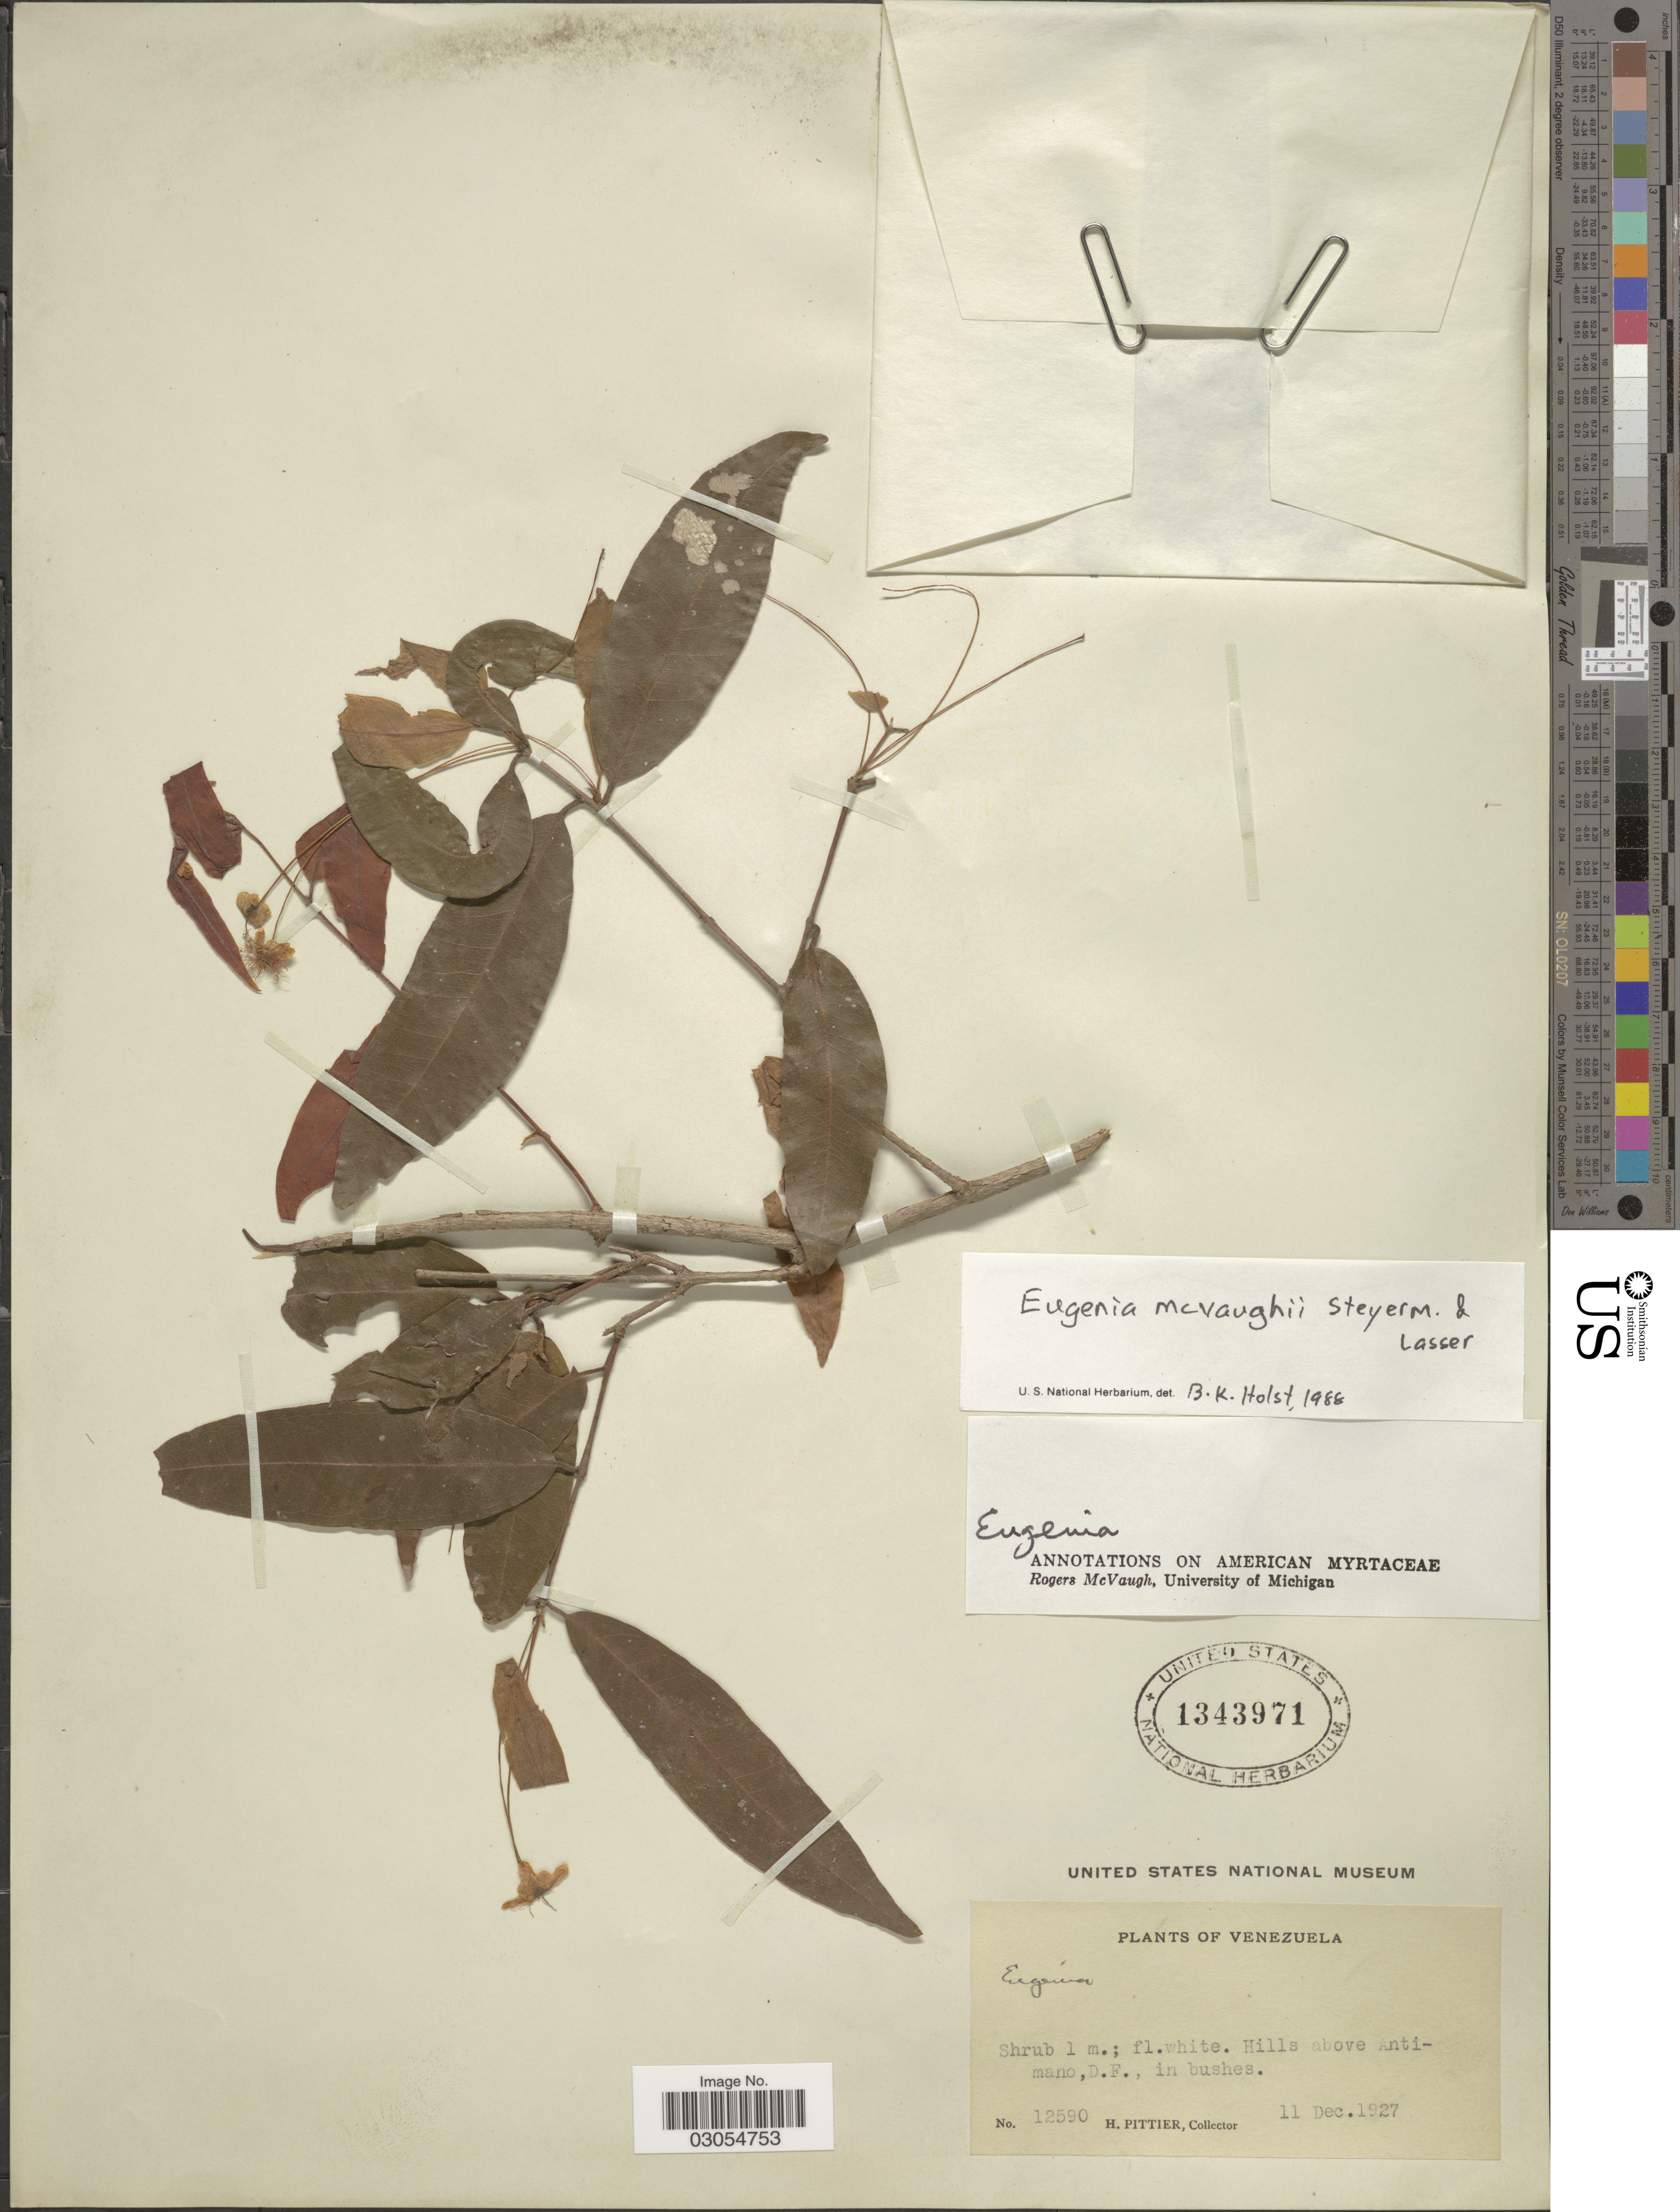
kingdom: Plantae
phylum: Tracheophyta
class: Magnoliopsida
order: Myrtales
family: Myrtaceae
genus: Eugenia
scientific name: Eugenia mcvaughii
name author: Steyerm. & Lasser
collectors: H. F. Pittier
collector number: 12590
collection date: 1927-12-11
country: Venezuela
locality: Hills above Antimano, D.F.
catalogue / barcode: US 1343971